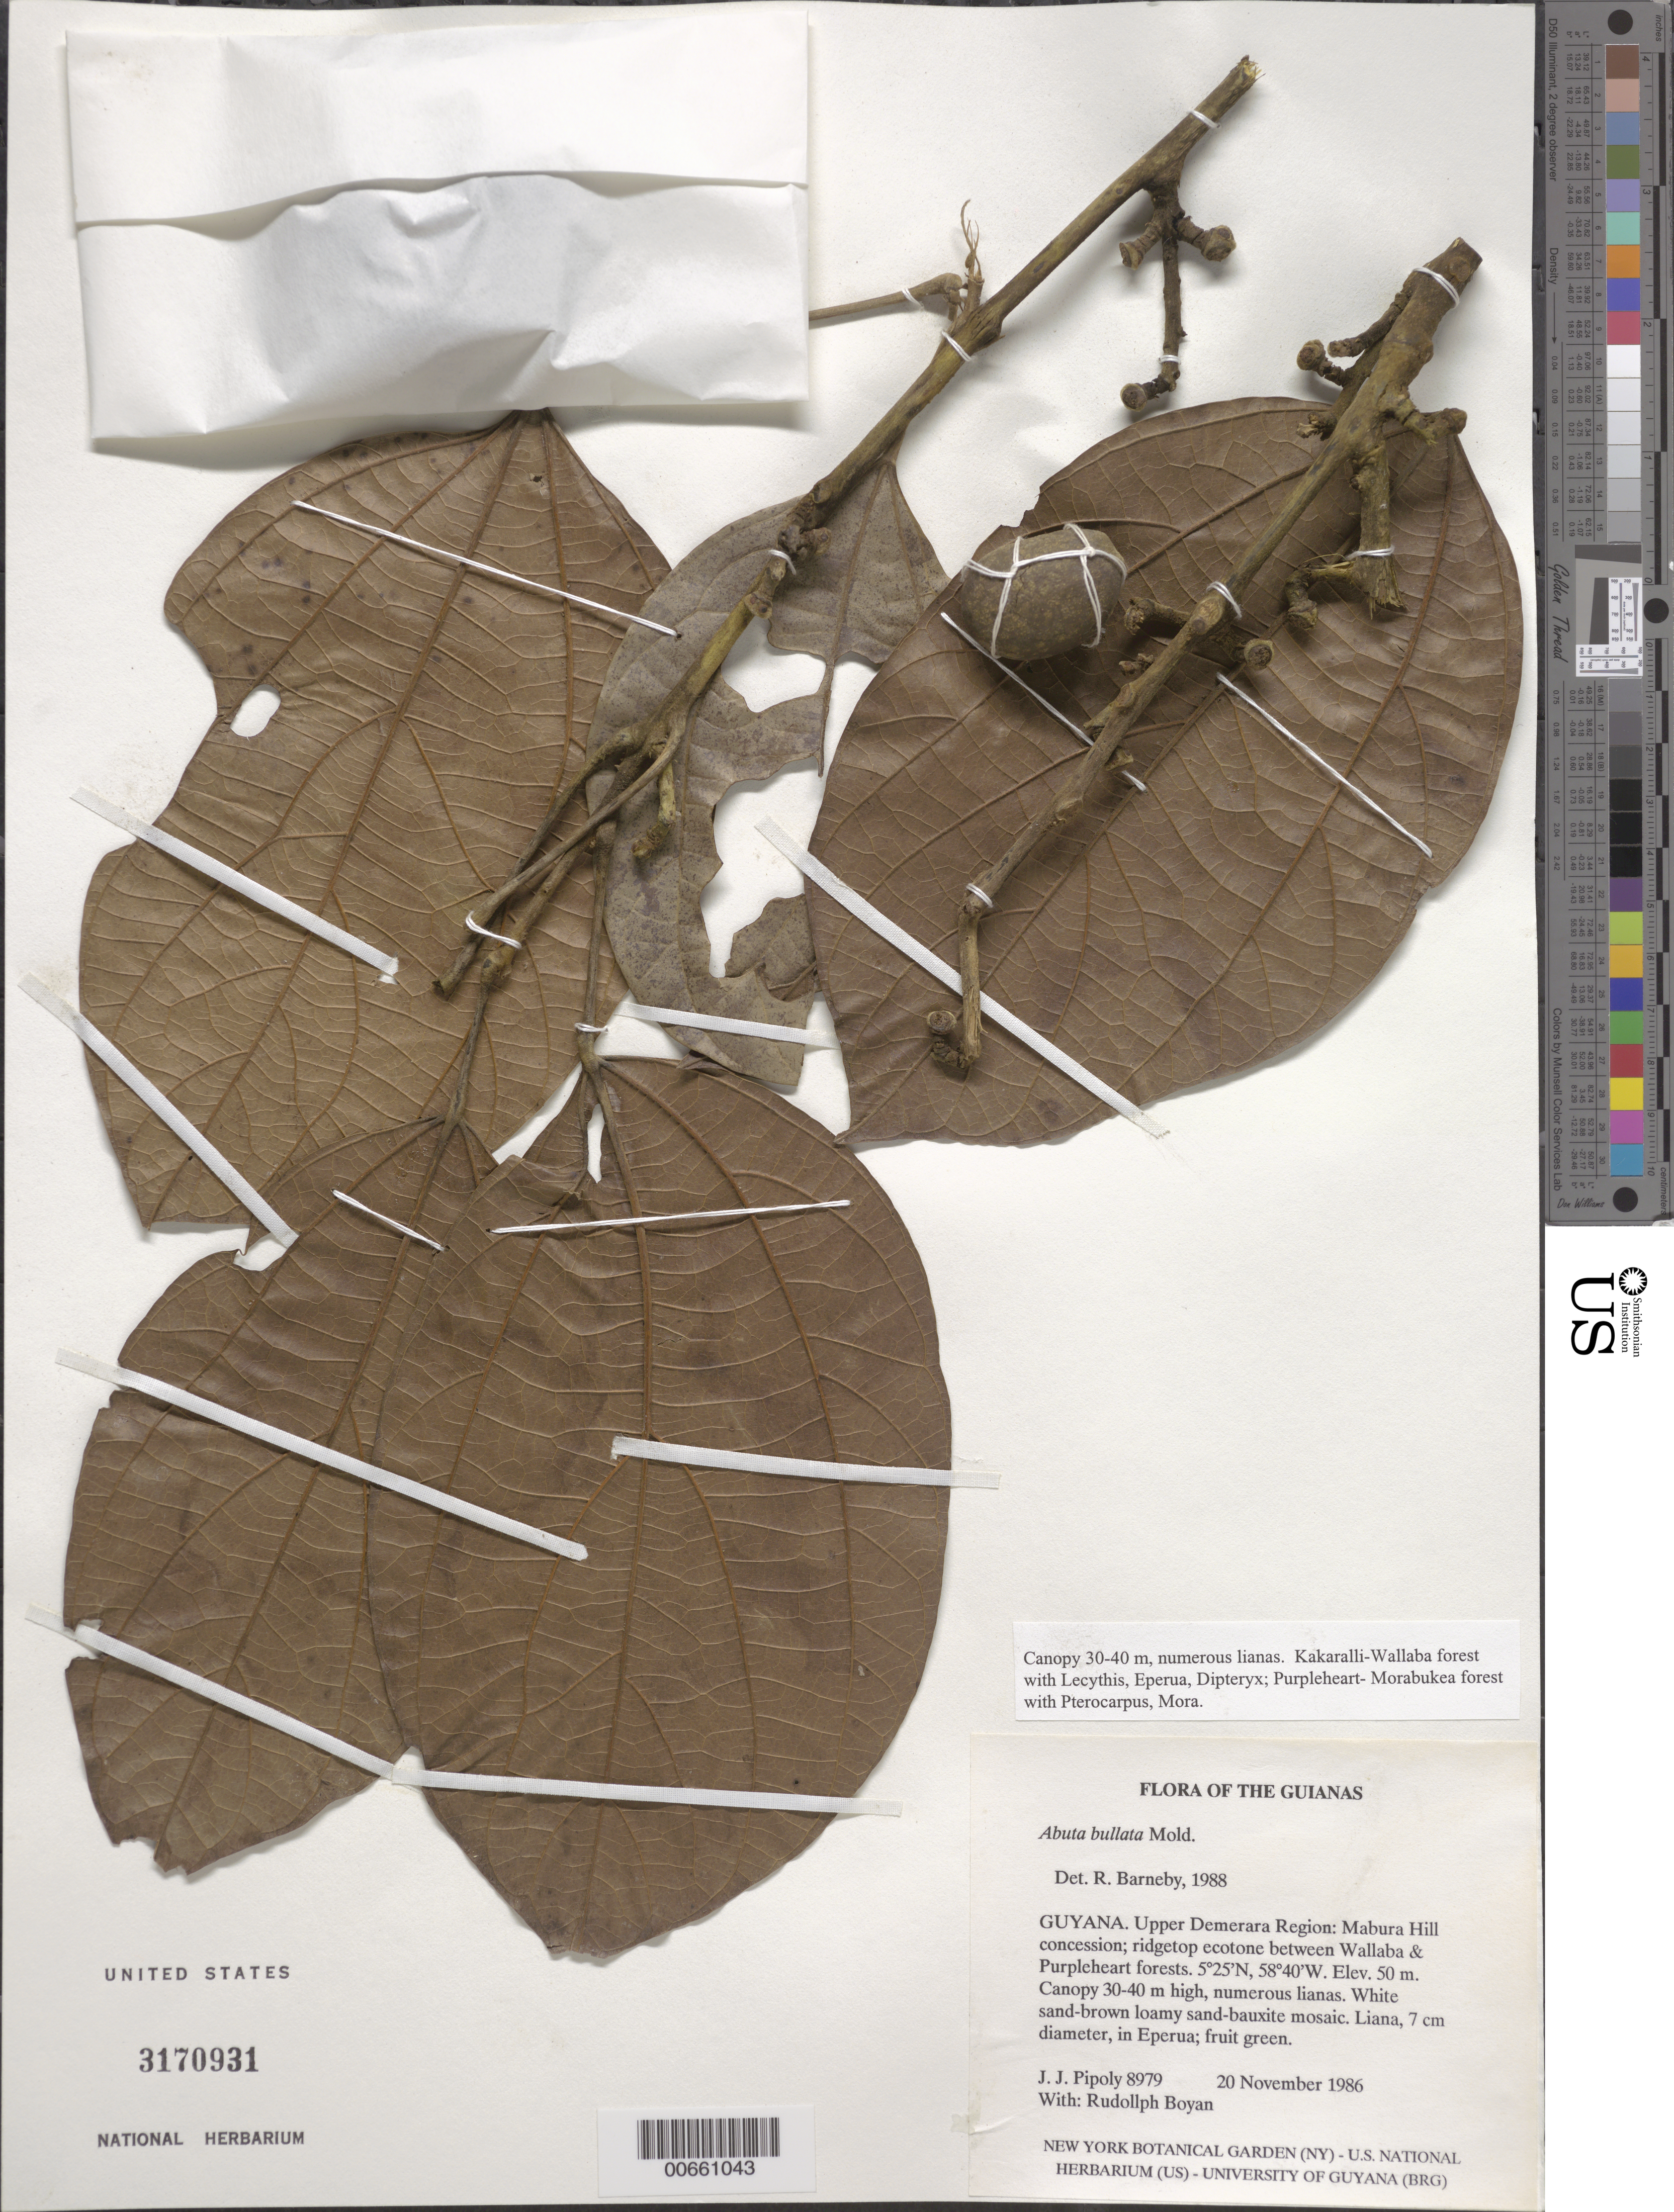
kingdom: Plantae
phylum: Tracheophyta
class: Magnoliopsida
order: Ranunculales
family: Menispermaceae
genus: Abuta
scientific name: Abuta bullata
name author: Moldenke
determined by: Barneby, Rupert C., (NY)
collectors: J. J. Pipoly & R. Boyan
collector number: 8979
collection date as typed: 20 November 1986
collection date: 1986-11-20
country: Guyana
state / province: U. Demerara-Berbice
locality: Mabura Hill Timber Concession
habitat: Ridgetop ecotone between Kakaralli- Wallaba & Purpleheart- Morabukea forest. White sand, brown loamy sand-bauxite mosaic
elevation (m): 50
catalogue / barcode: US 3170931